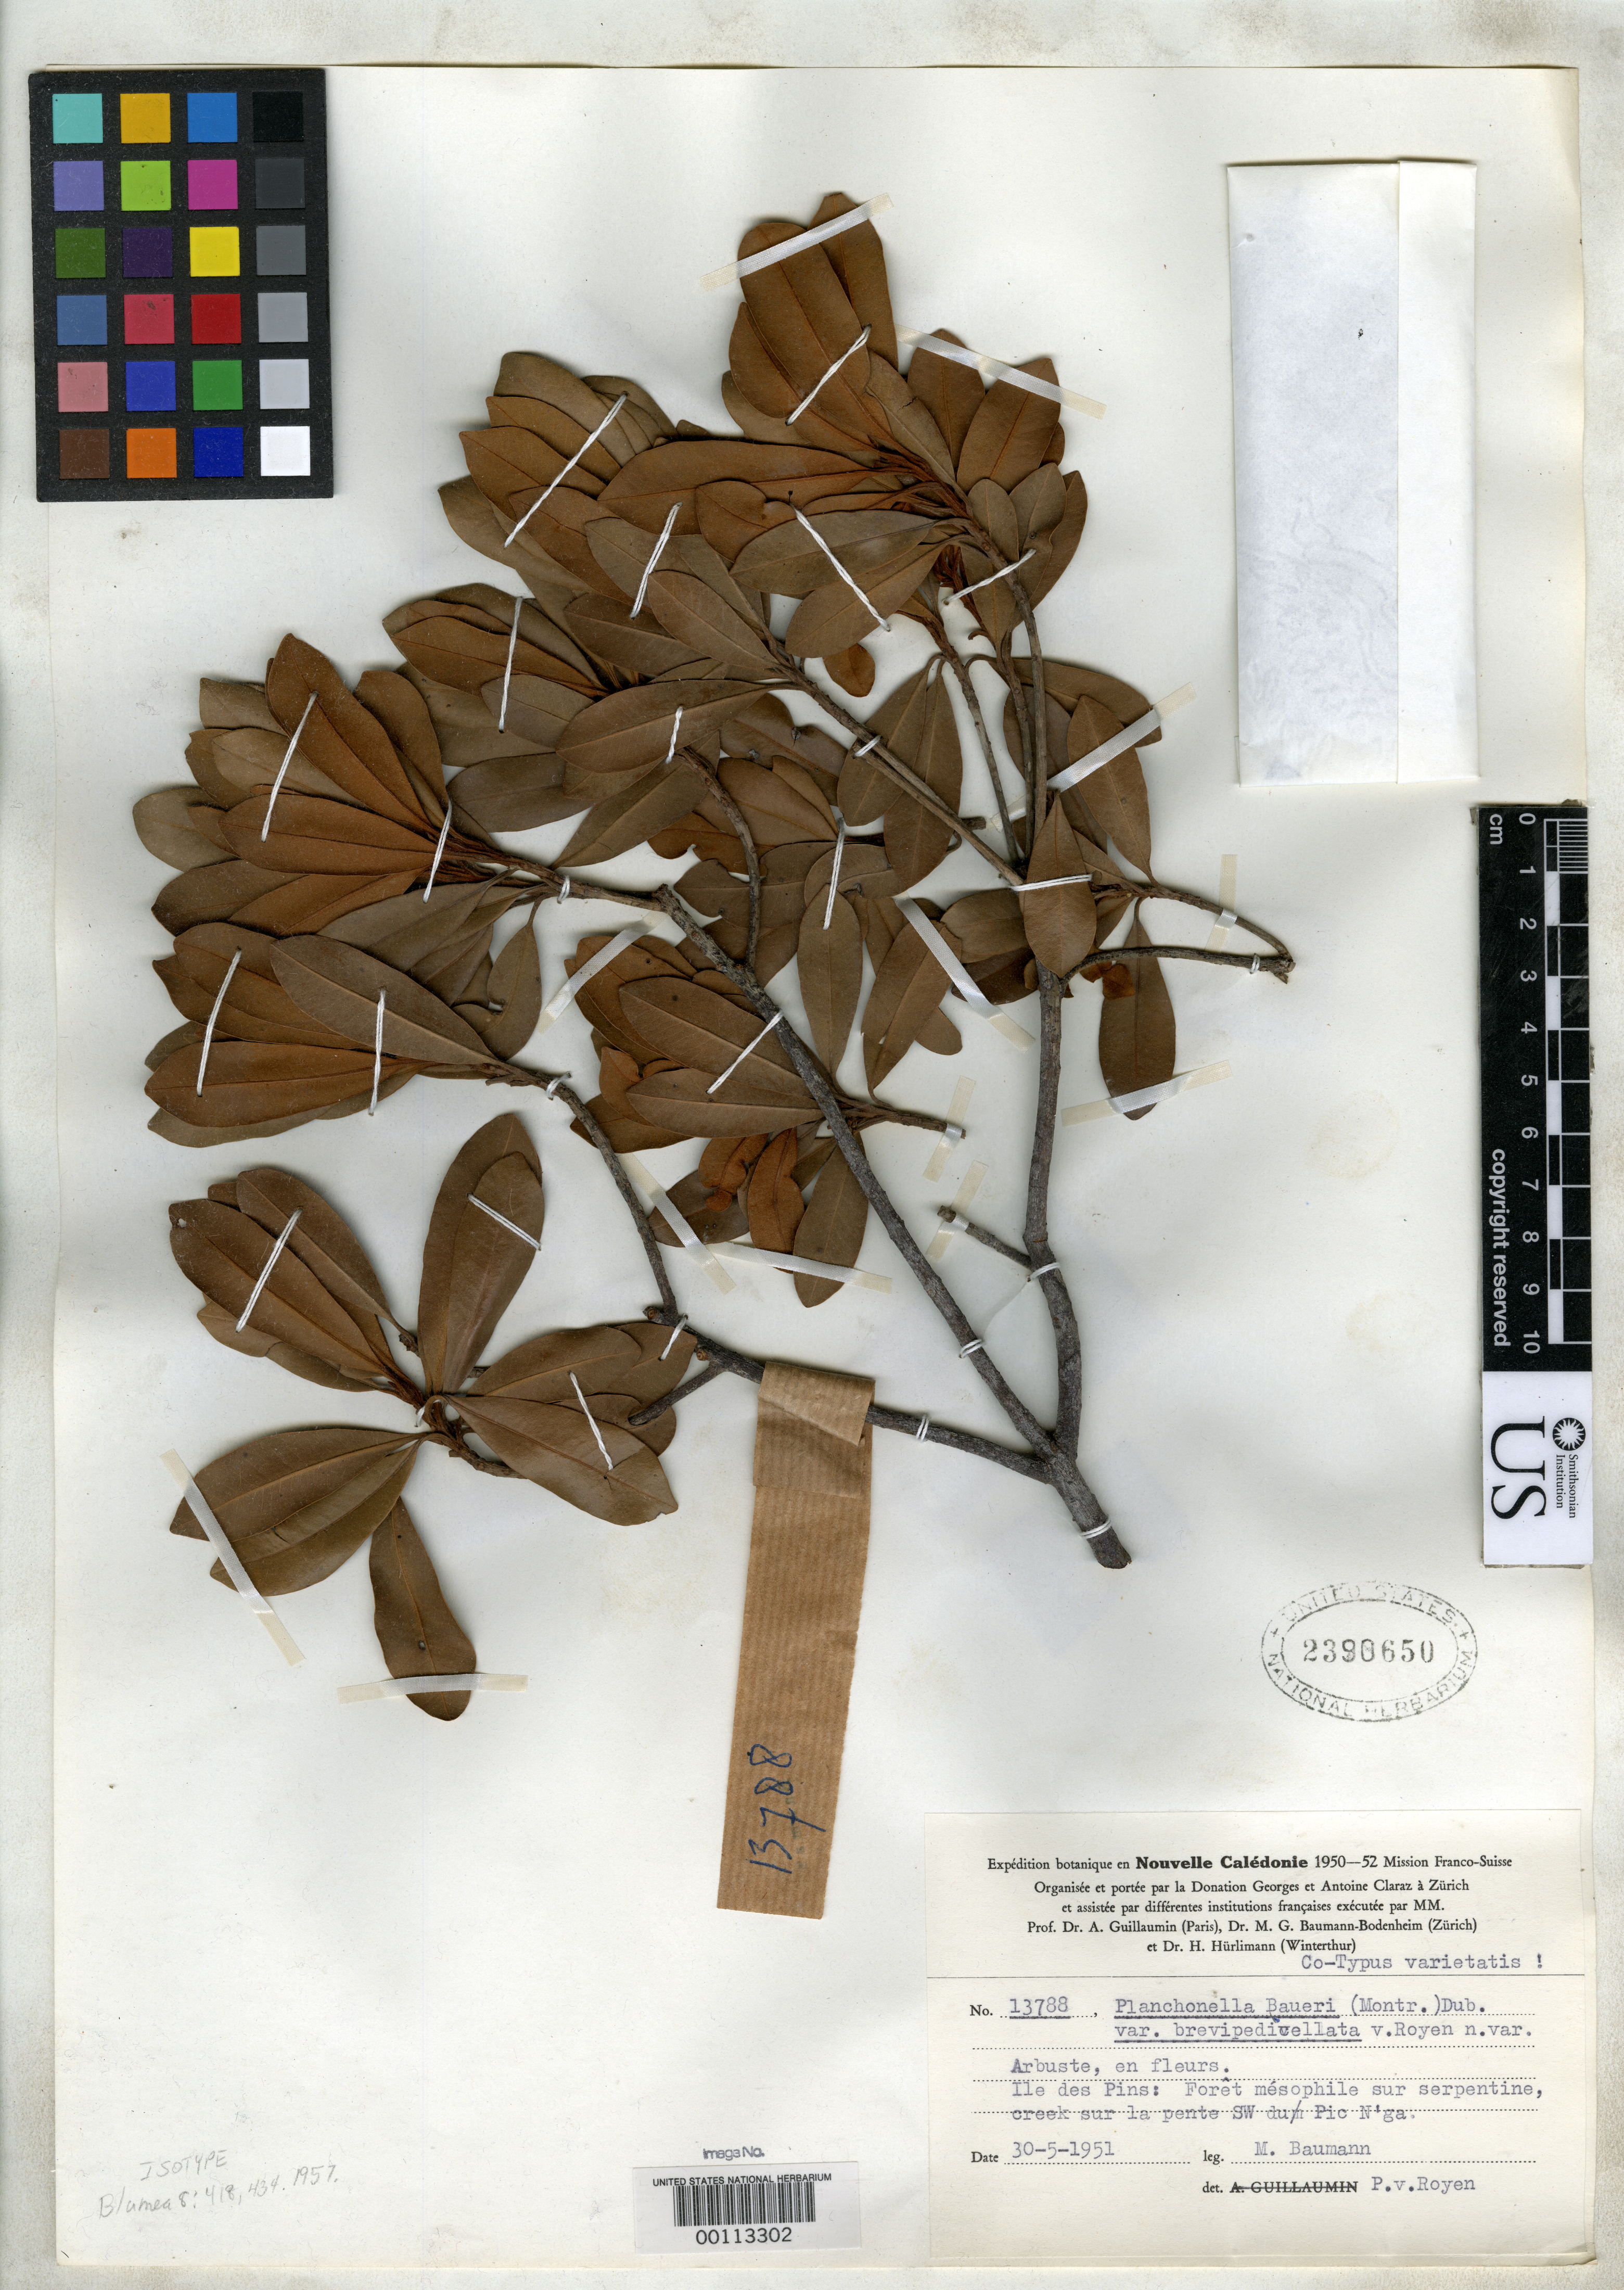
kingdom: Plantae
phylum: Tracheophyta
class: Magnoliopsida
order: Ericales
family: Sapotaceae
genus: Planchonella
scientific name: Planchonella baueri var. brevipedicellata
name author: P. Royen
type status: Isotype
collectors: M. G. Baumann-Bodenheim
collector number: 13788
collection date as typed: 30 May 1951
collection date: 1951-05-30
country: New Caledonia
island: Isle of Pines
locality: Ile des Pines.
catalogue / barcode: US 2390650